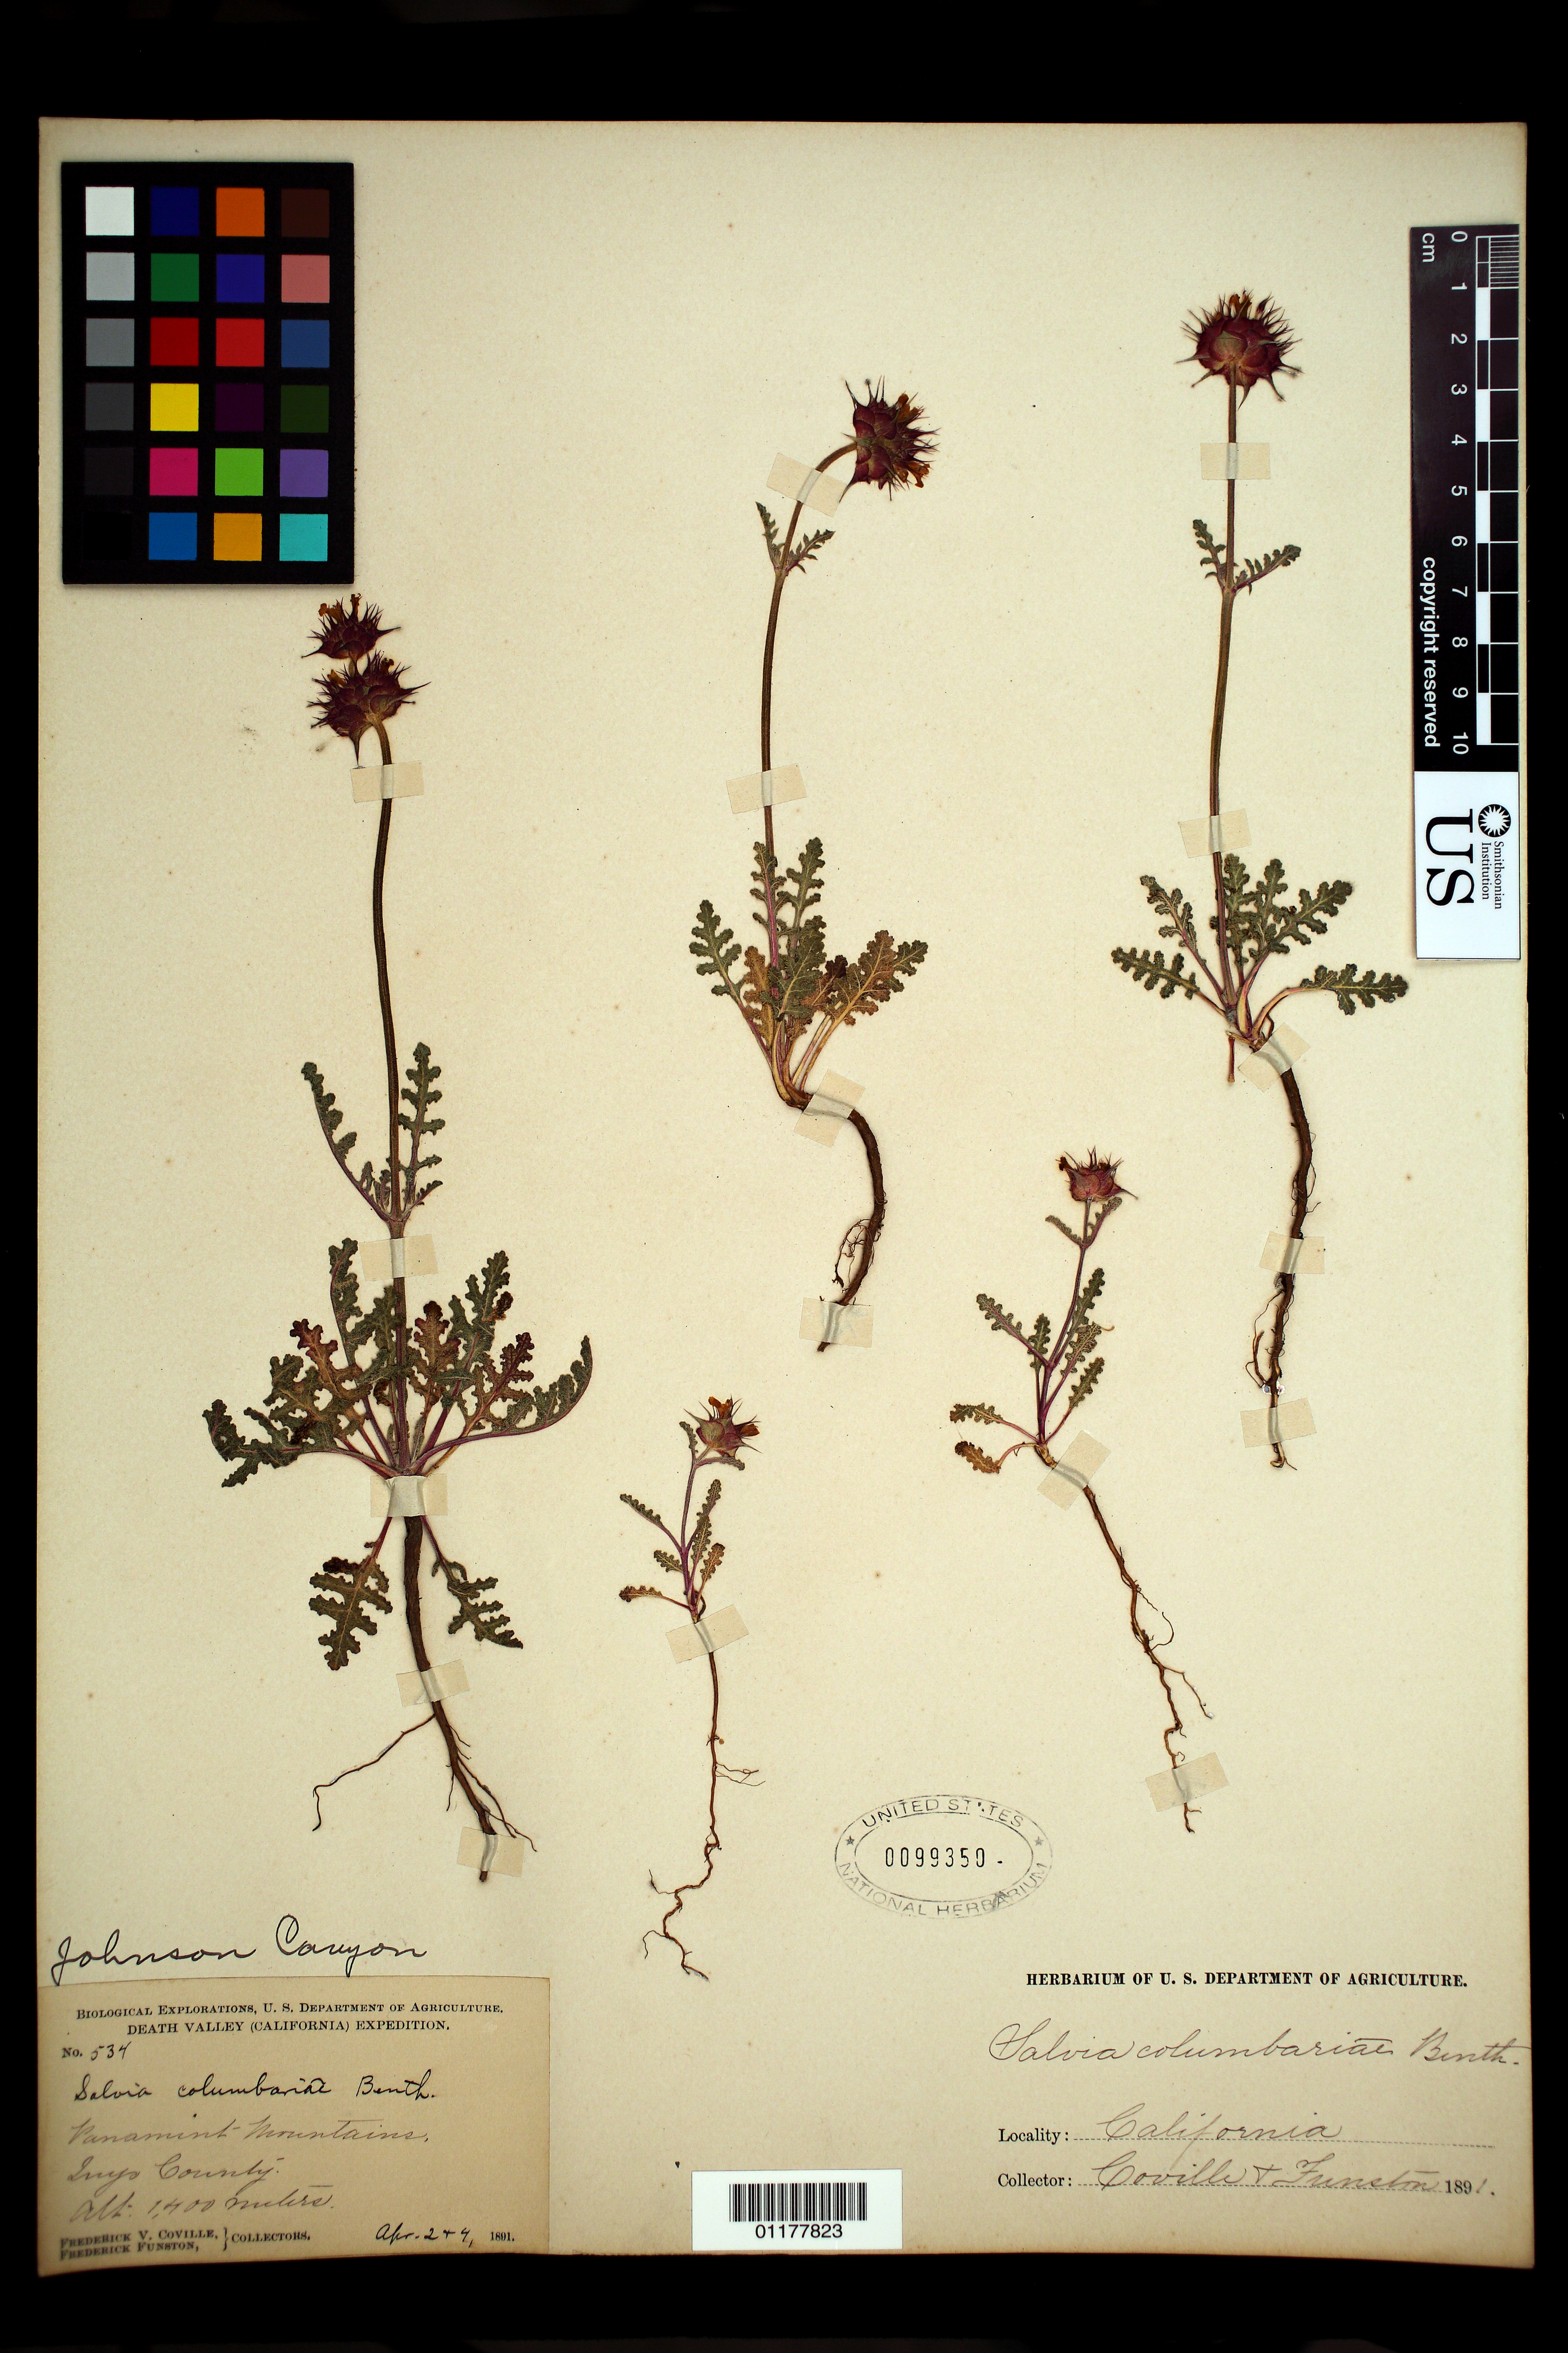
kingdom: Plantae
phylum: Tracheophyta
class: Magnoliopsida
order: Lamiales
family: Lamiaceae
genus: Salvia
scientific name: Salvia columbariae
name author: Benth.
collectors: F. V. Coville & F. Funston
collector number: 492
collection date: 1891-03-26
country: United States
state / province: California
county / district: Inyo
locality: Panamint Mountains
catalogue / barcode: US 99351